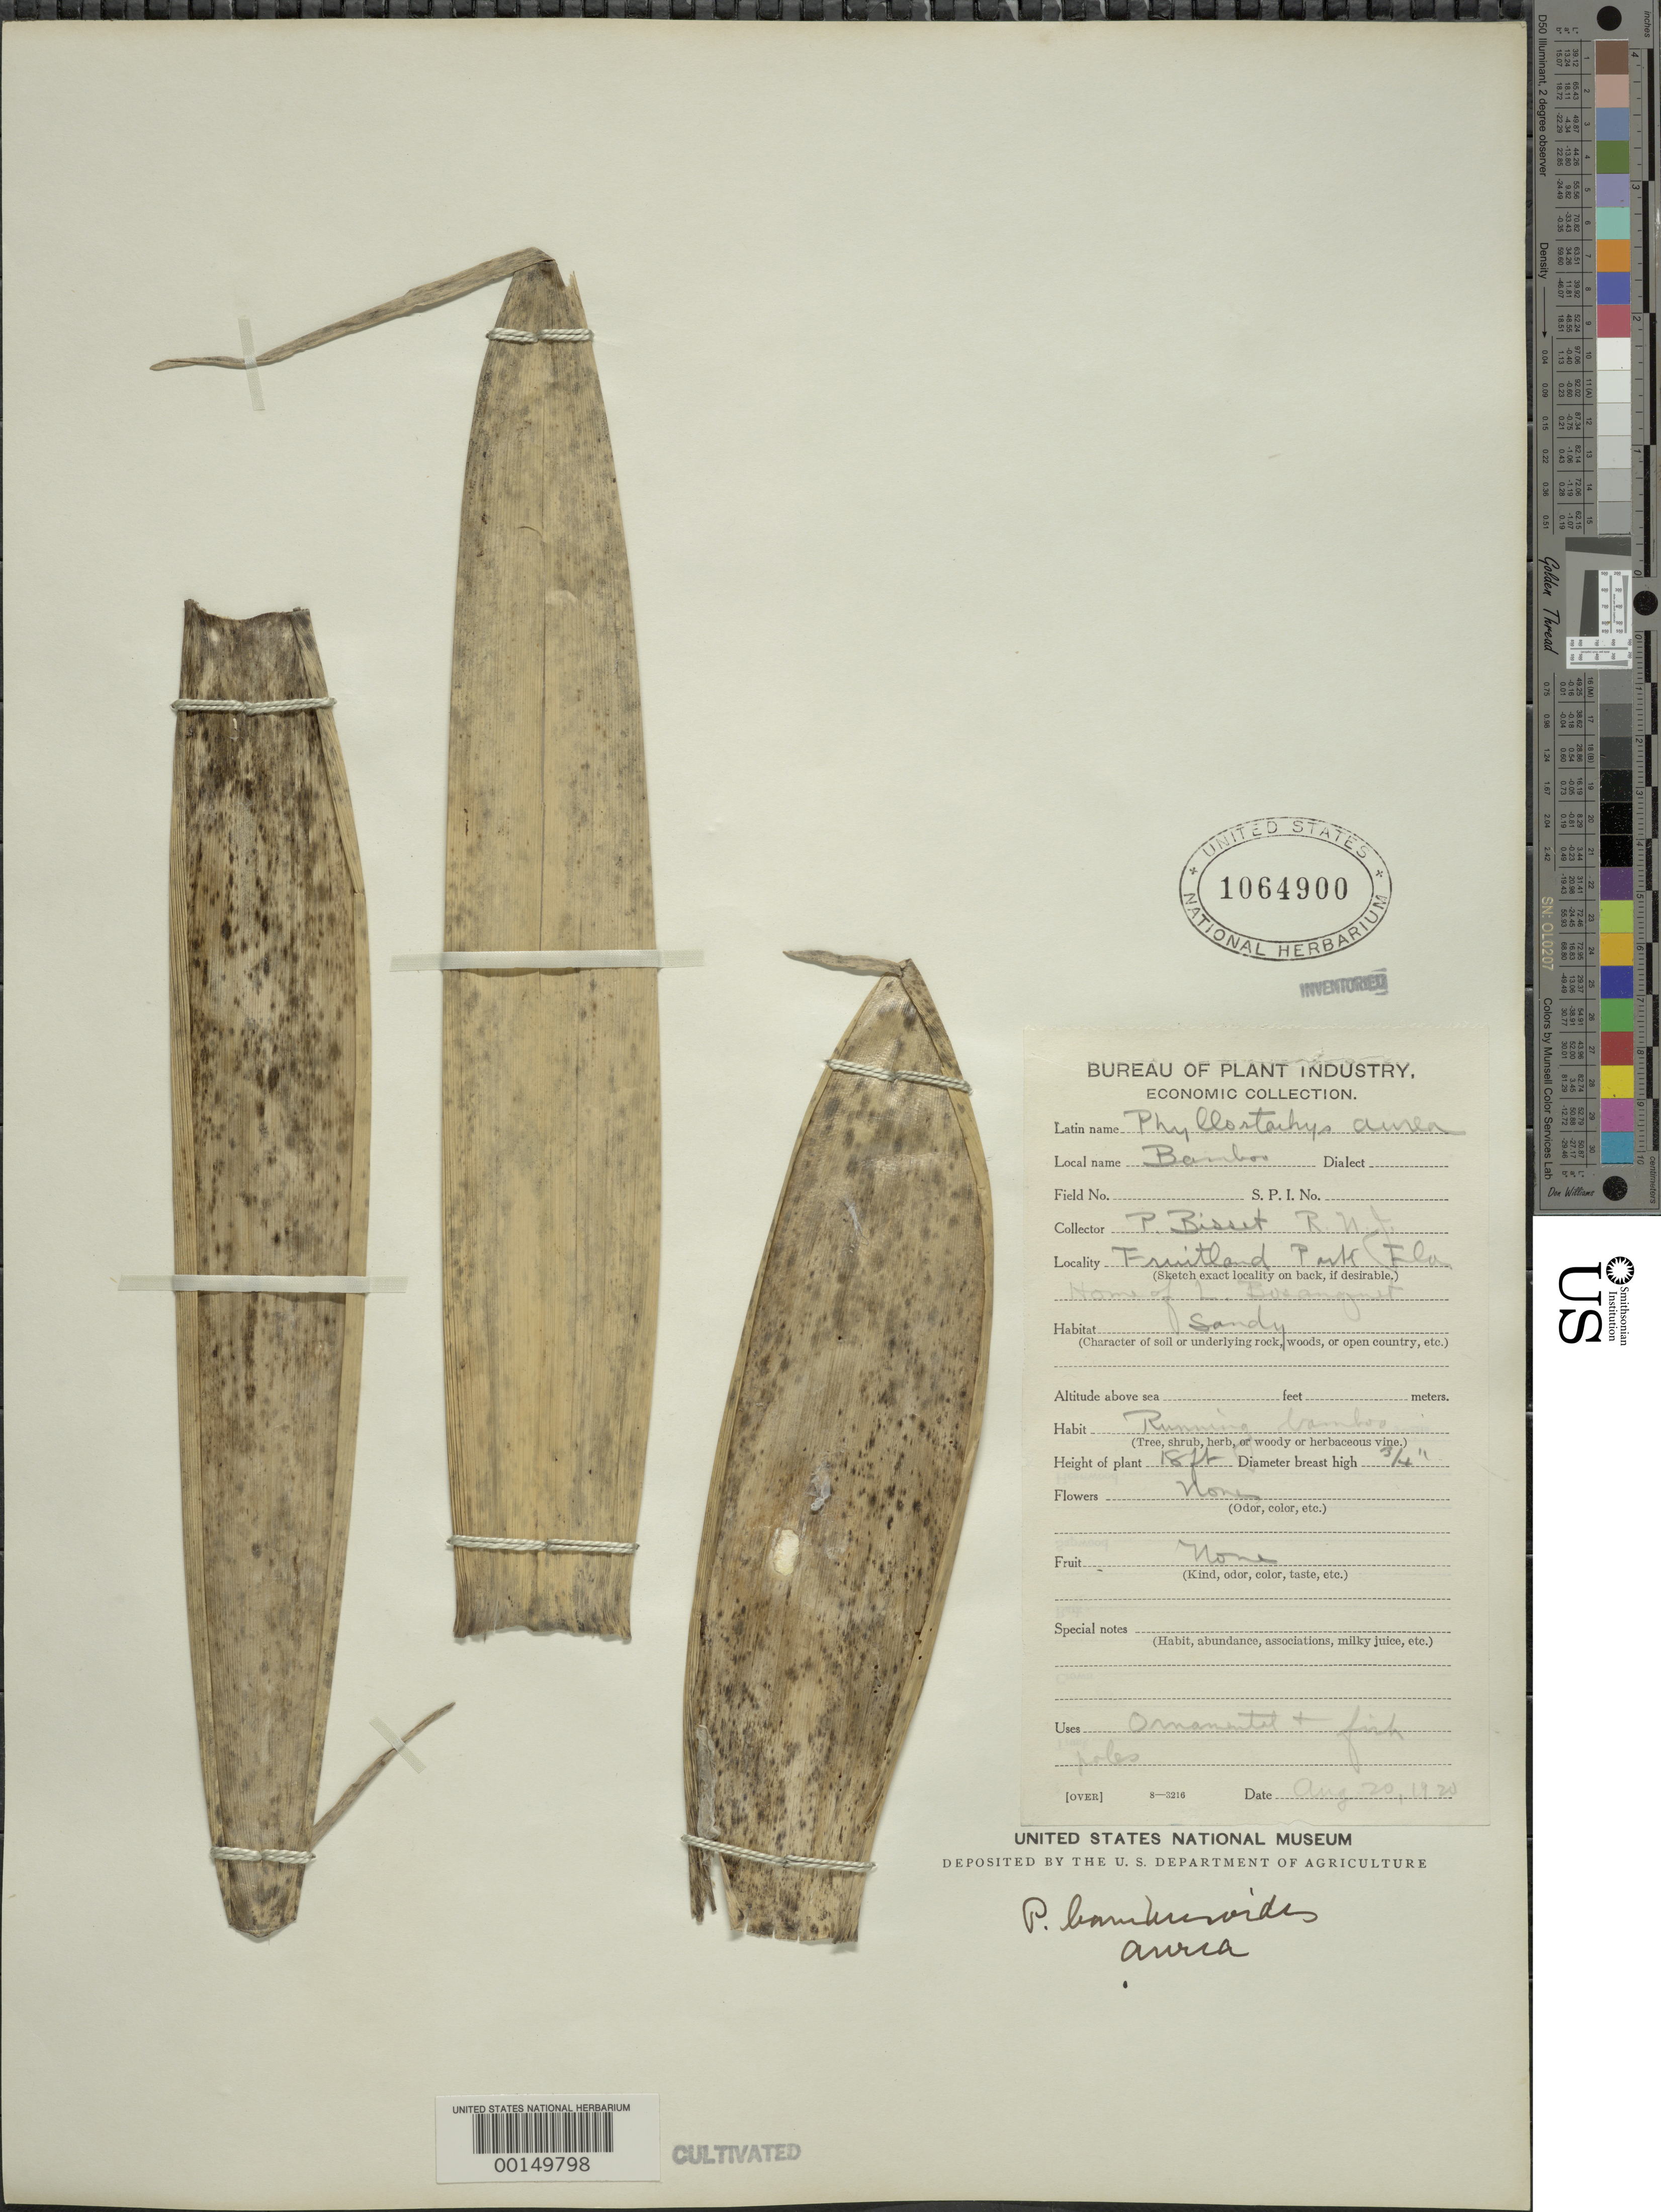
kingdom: Plantae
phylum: Tracheophyta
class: Liliopsida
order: Poales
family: Poaceae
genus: Phyllostachys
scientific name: Phyllostachys aurea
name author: Rivière & C. Rivière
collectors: P. Bisset & R. J.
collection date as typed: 20 Aug 1920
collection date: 1920-08-20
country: United States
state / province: Florida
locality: Fruitland park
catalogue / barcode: US 1064900